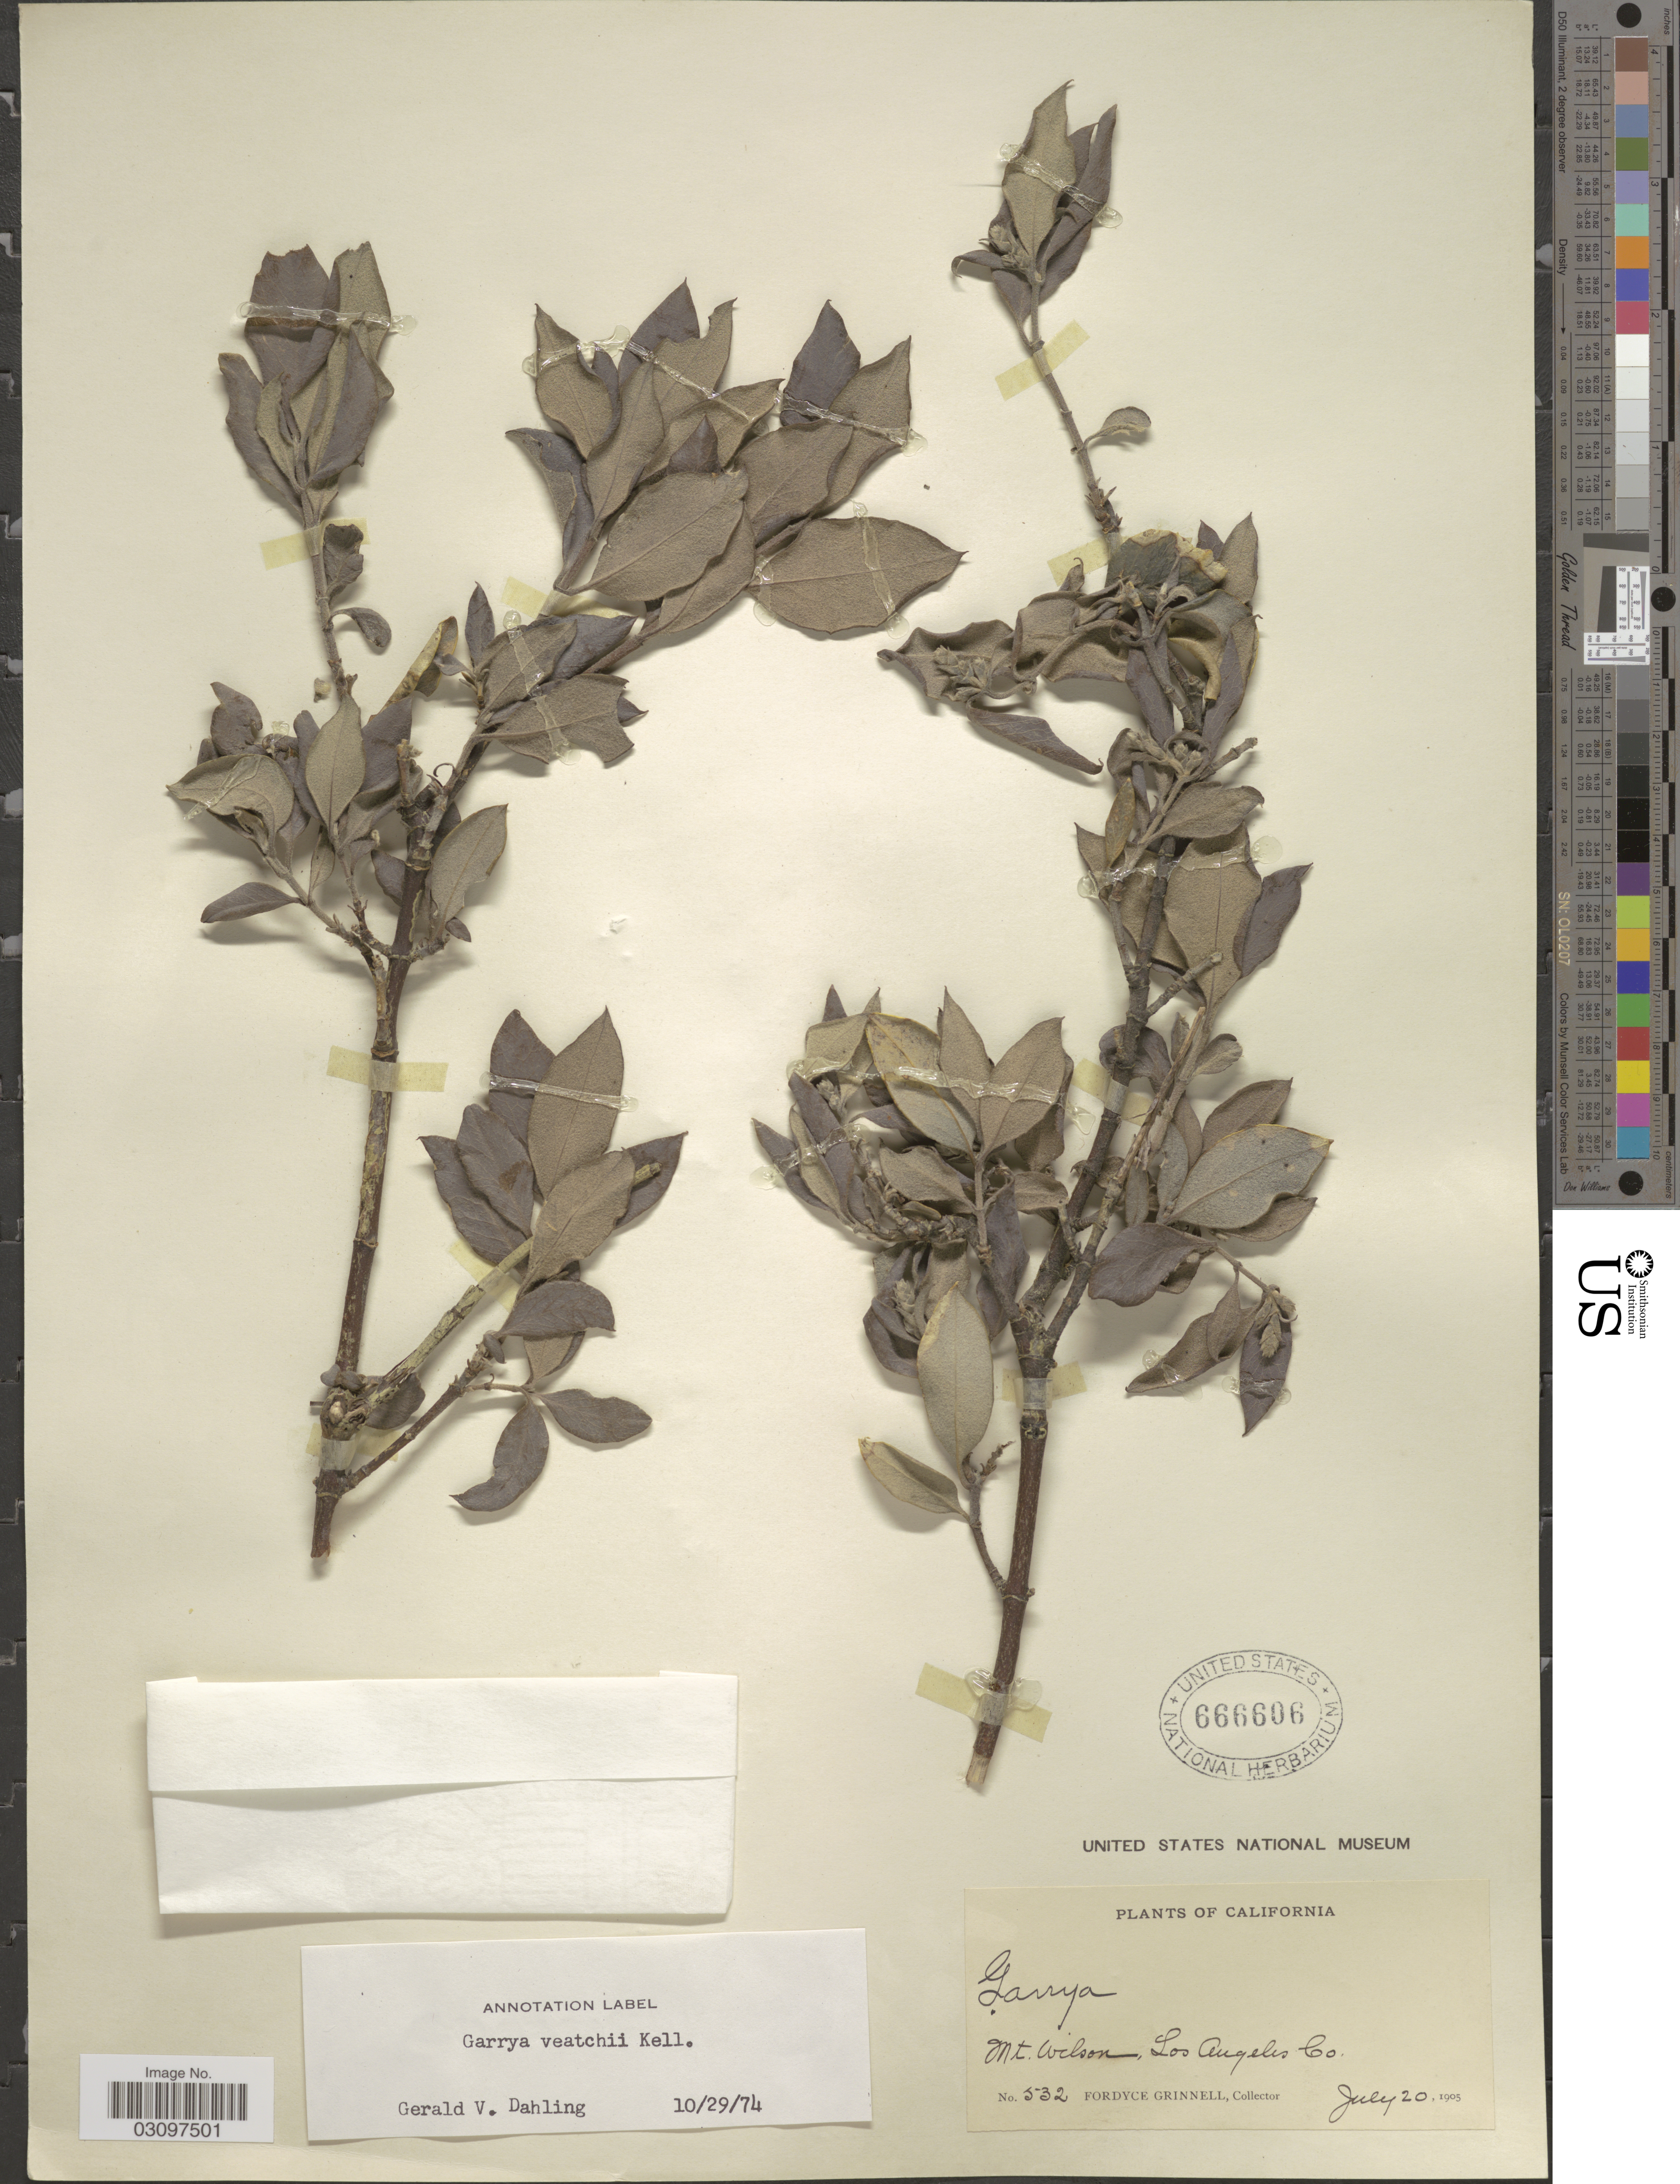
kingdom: Plantae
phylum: Tracheophyta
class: Magnoliopsida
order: Garryales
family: Garryaceae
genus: Garrya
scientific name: Garrya wrightii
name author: Torr.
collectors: F. Grinnell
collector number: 532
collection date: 1905-07-20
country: United States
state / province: California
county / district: Los Angeles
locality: Mt. Wilson, Los Angeles Co.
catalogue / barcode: US 666606